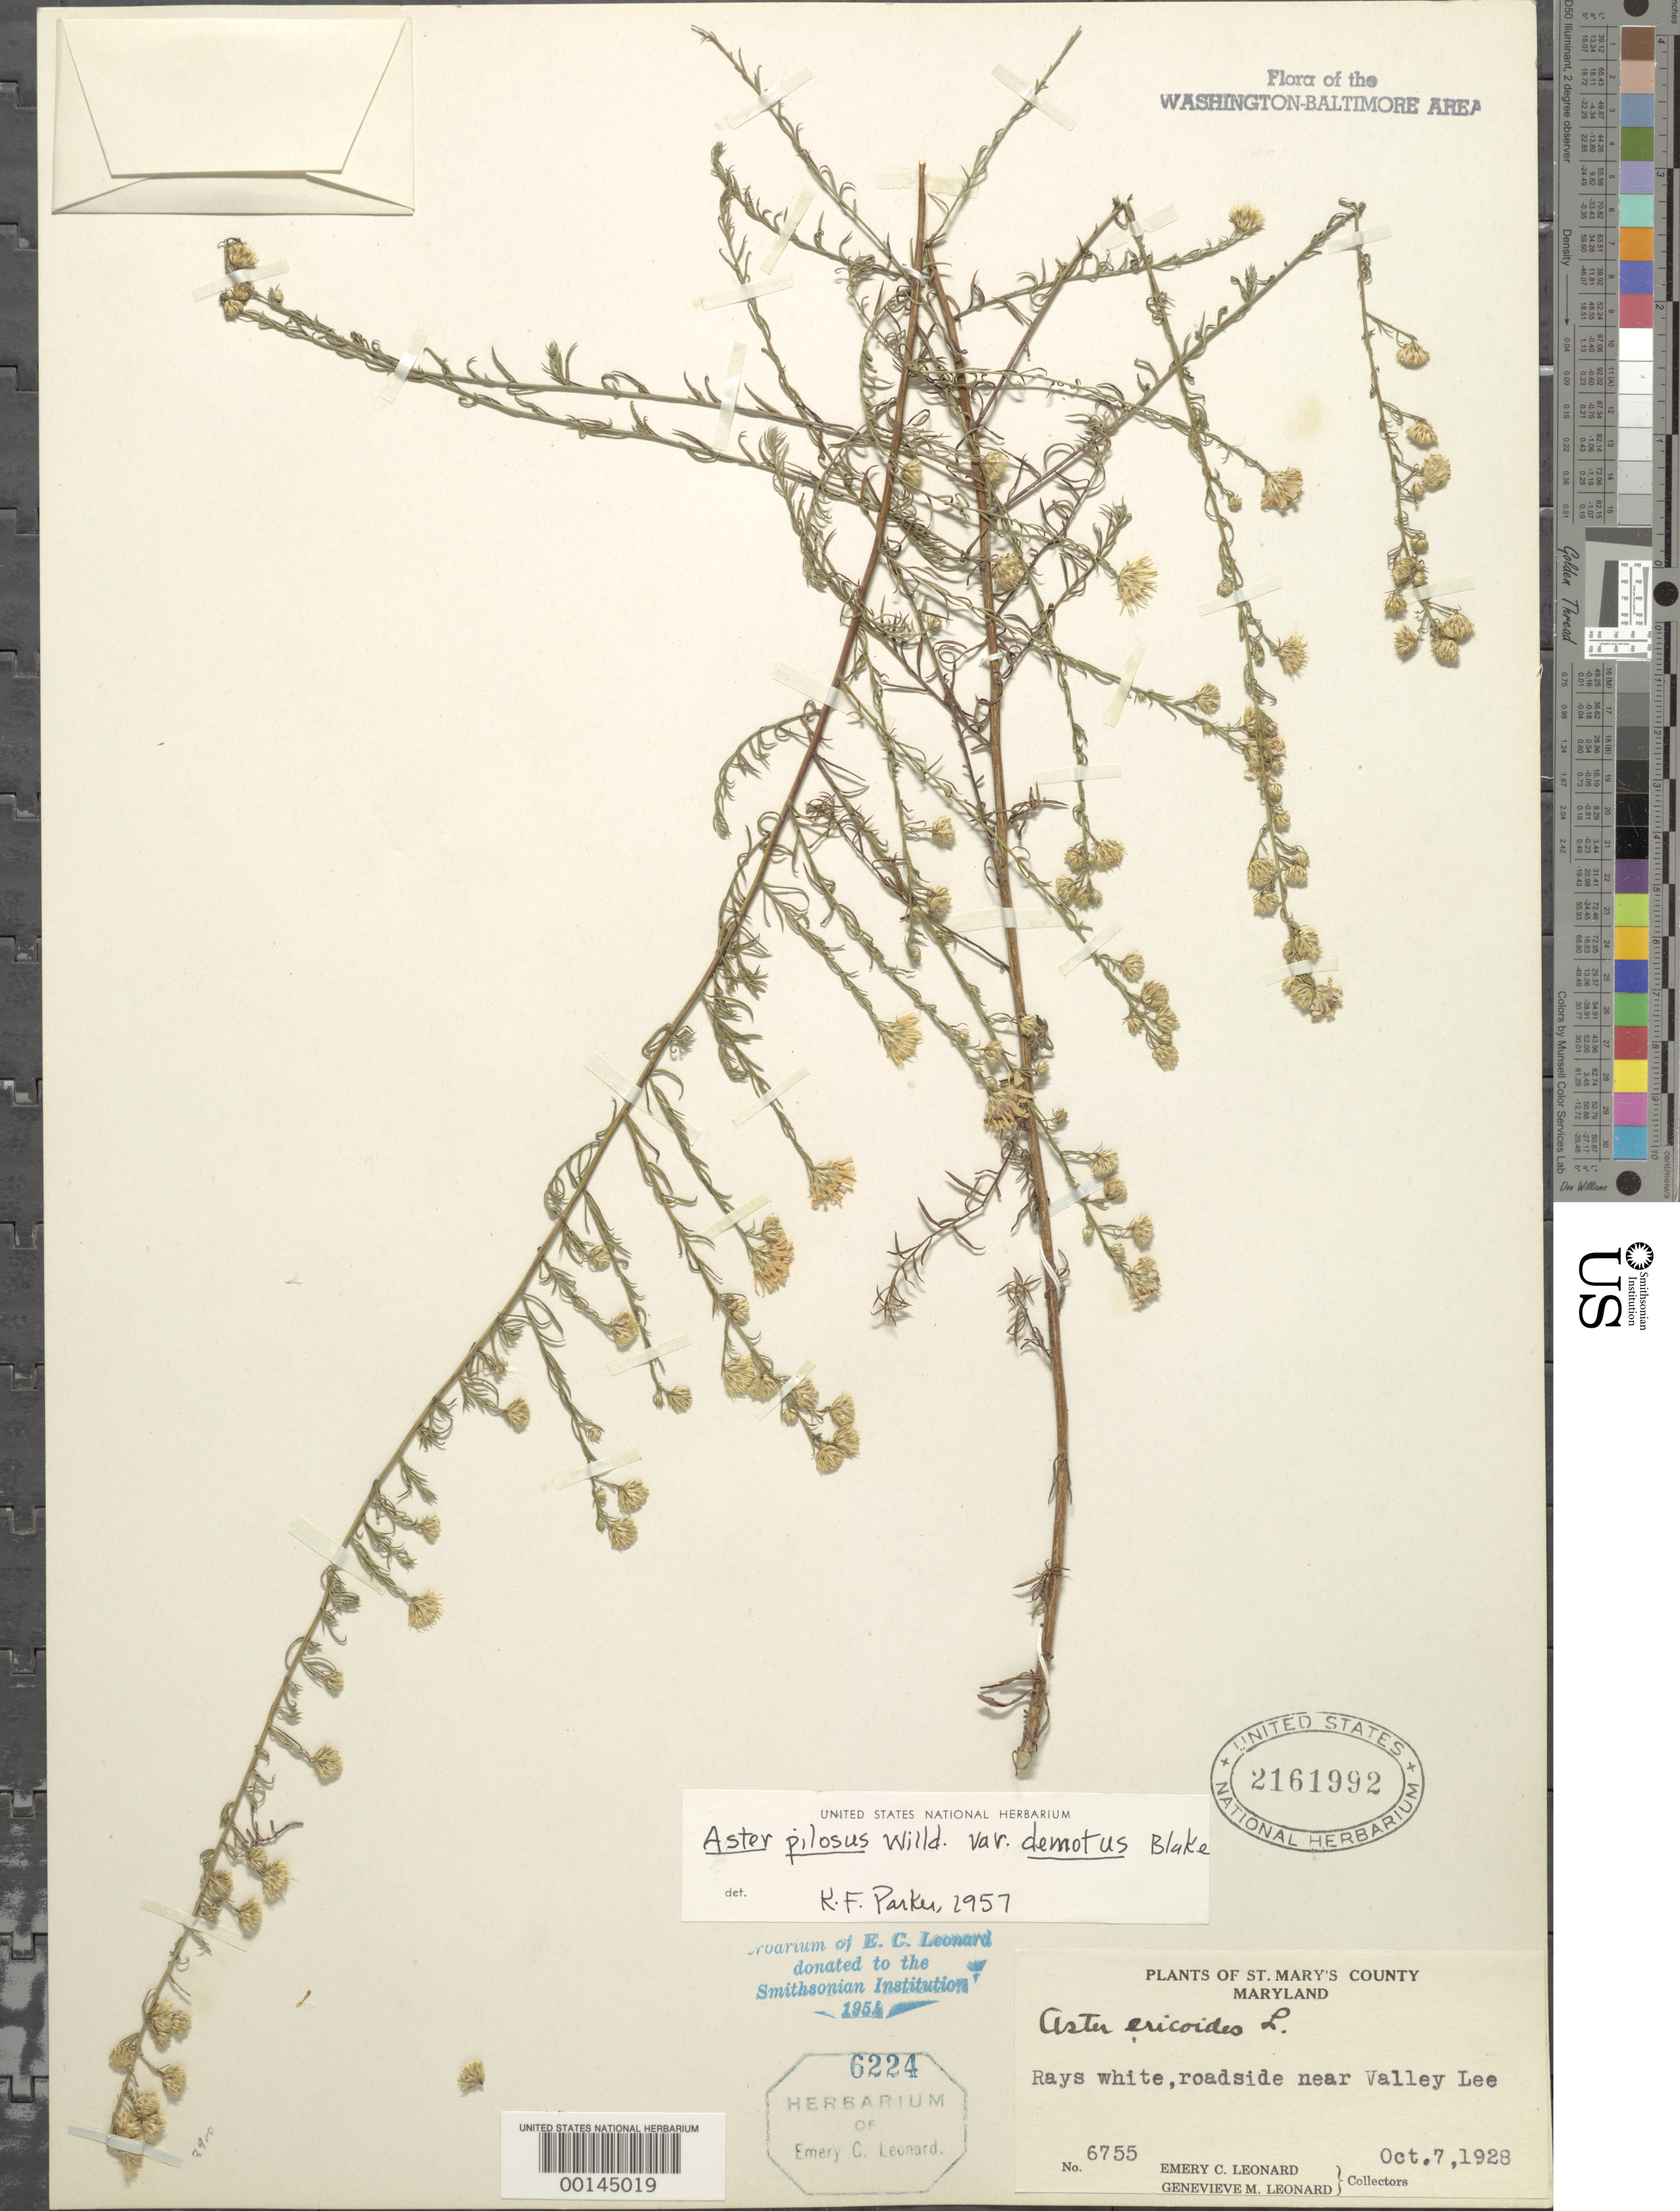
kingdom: Plantae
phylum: Tracheophyta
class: Magnoliopsida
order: Asterales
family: Asteraceae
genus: Symphyotrichum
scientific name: Symphyotrichum pilosum var. pringlei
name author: (A. Gray) G.L. Nesom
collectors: E. C. Leonard & G. M. Leonard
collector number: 6755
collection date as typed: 07 Oct 1928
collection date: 1928-10-07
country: United States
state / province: Maryland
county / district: St. Mary's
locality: Near Valley Lee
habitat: Roadside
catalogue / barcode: US 2161992